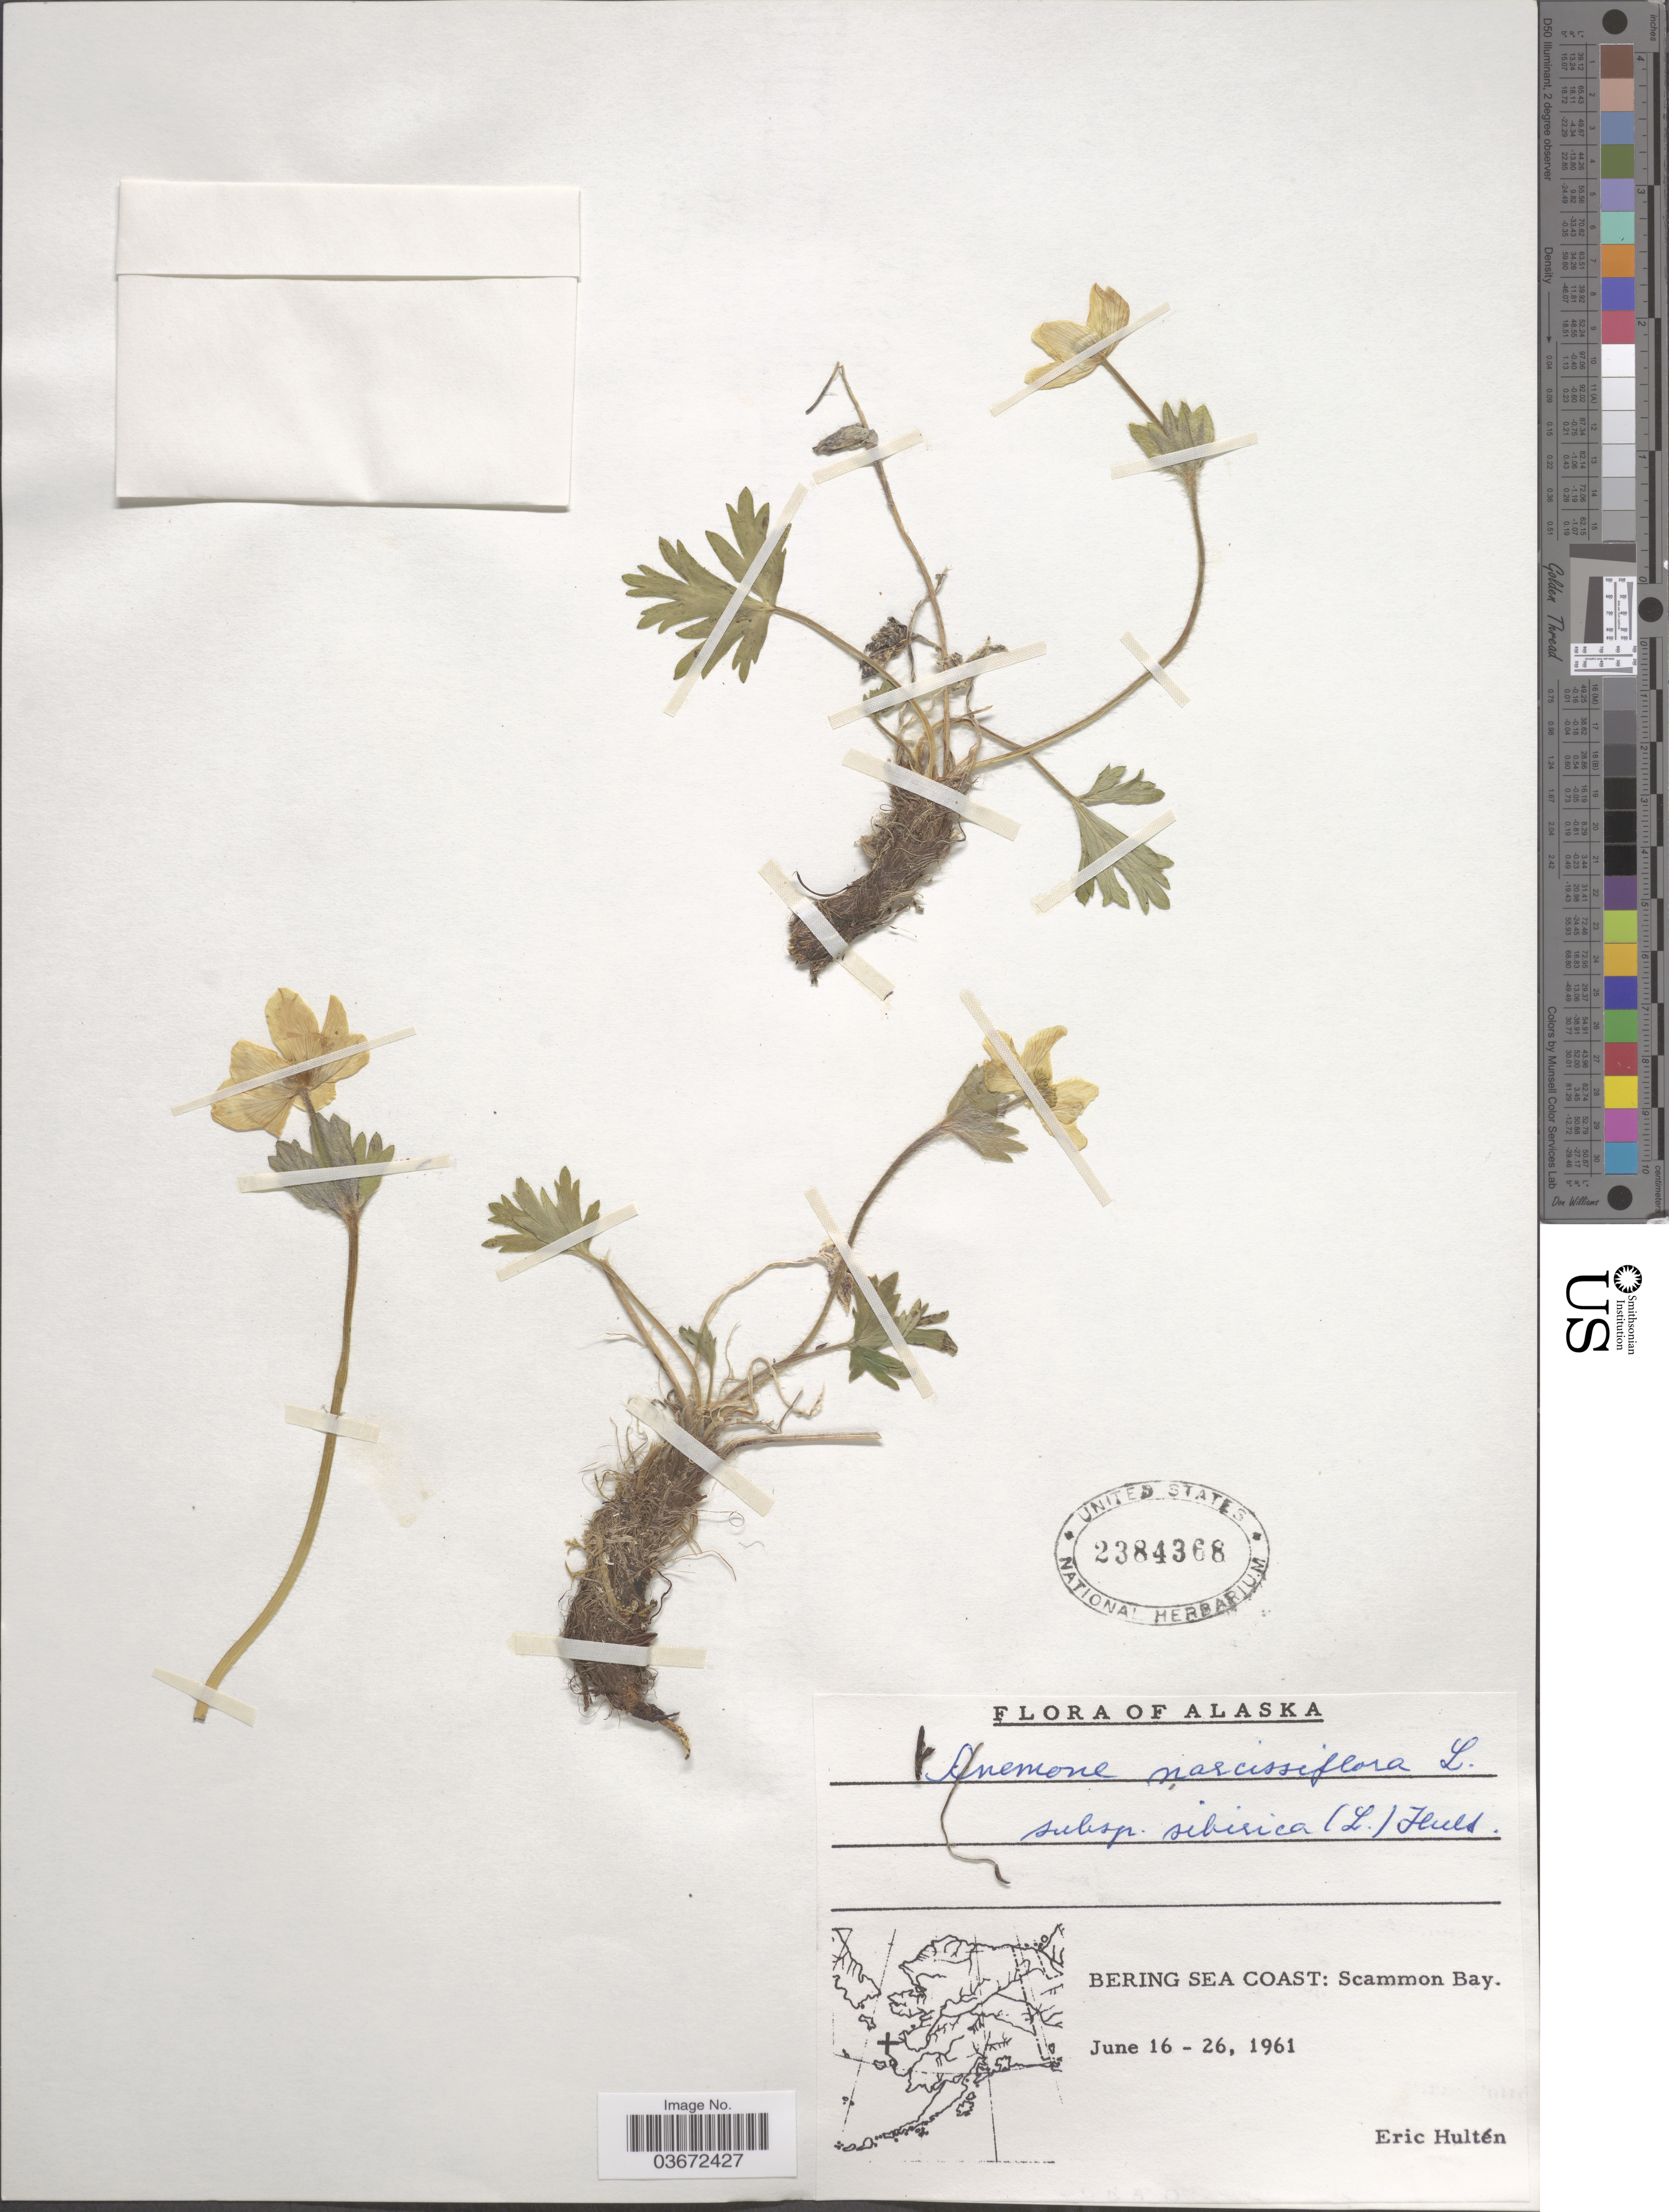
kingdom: Plantae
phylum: Tracheophyta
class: Magnoliopsida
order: Ranunculales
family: Ranunculaceae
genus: Anemone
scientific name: Anemone narcissiflora var. sibirica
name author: (L.) Tamura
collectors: E. G. Hultén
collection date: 1961-06-16/1961-06-26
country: United States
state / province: Alaska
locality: Bering Sea Coast: Scammon Bay.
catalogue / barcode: US 2384368